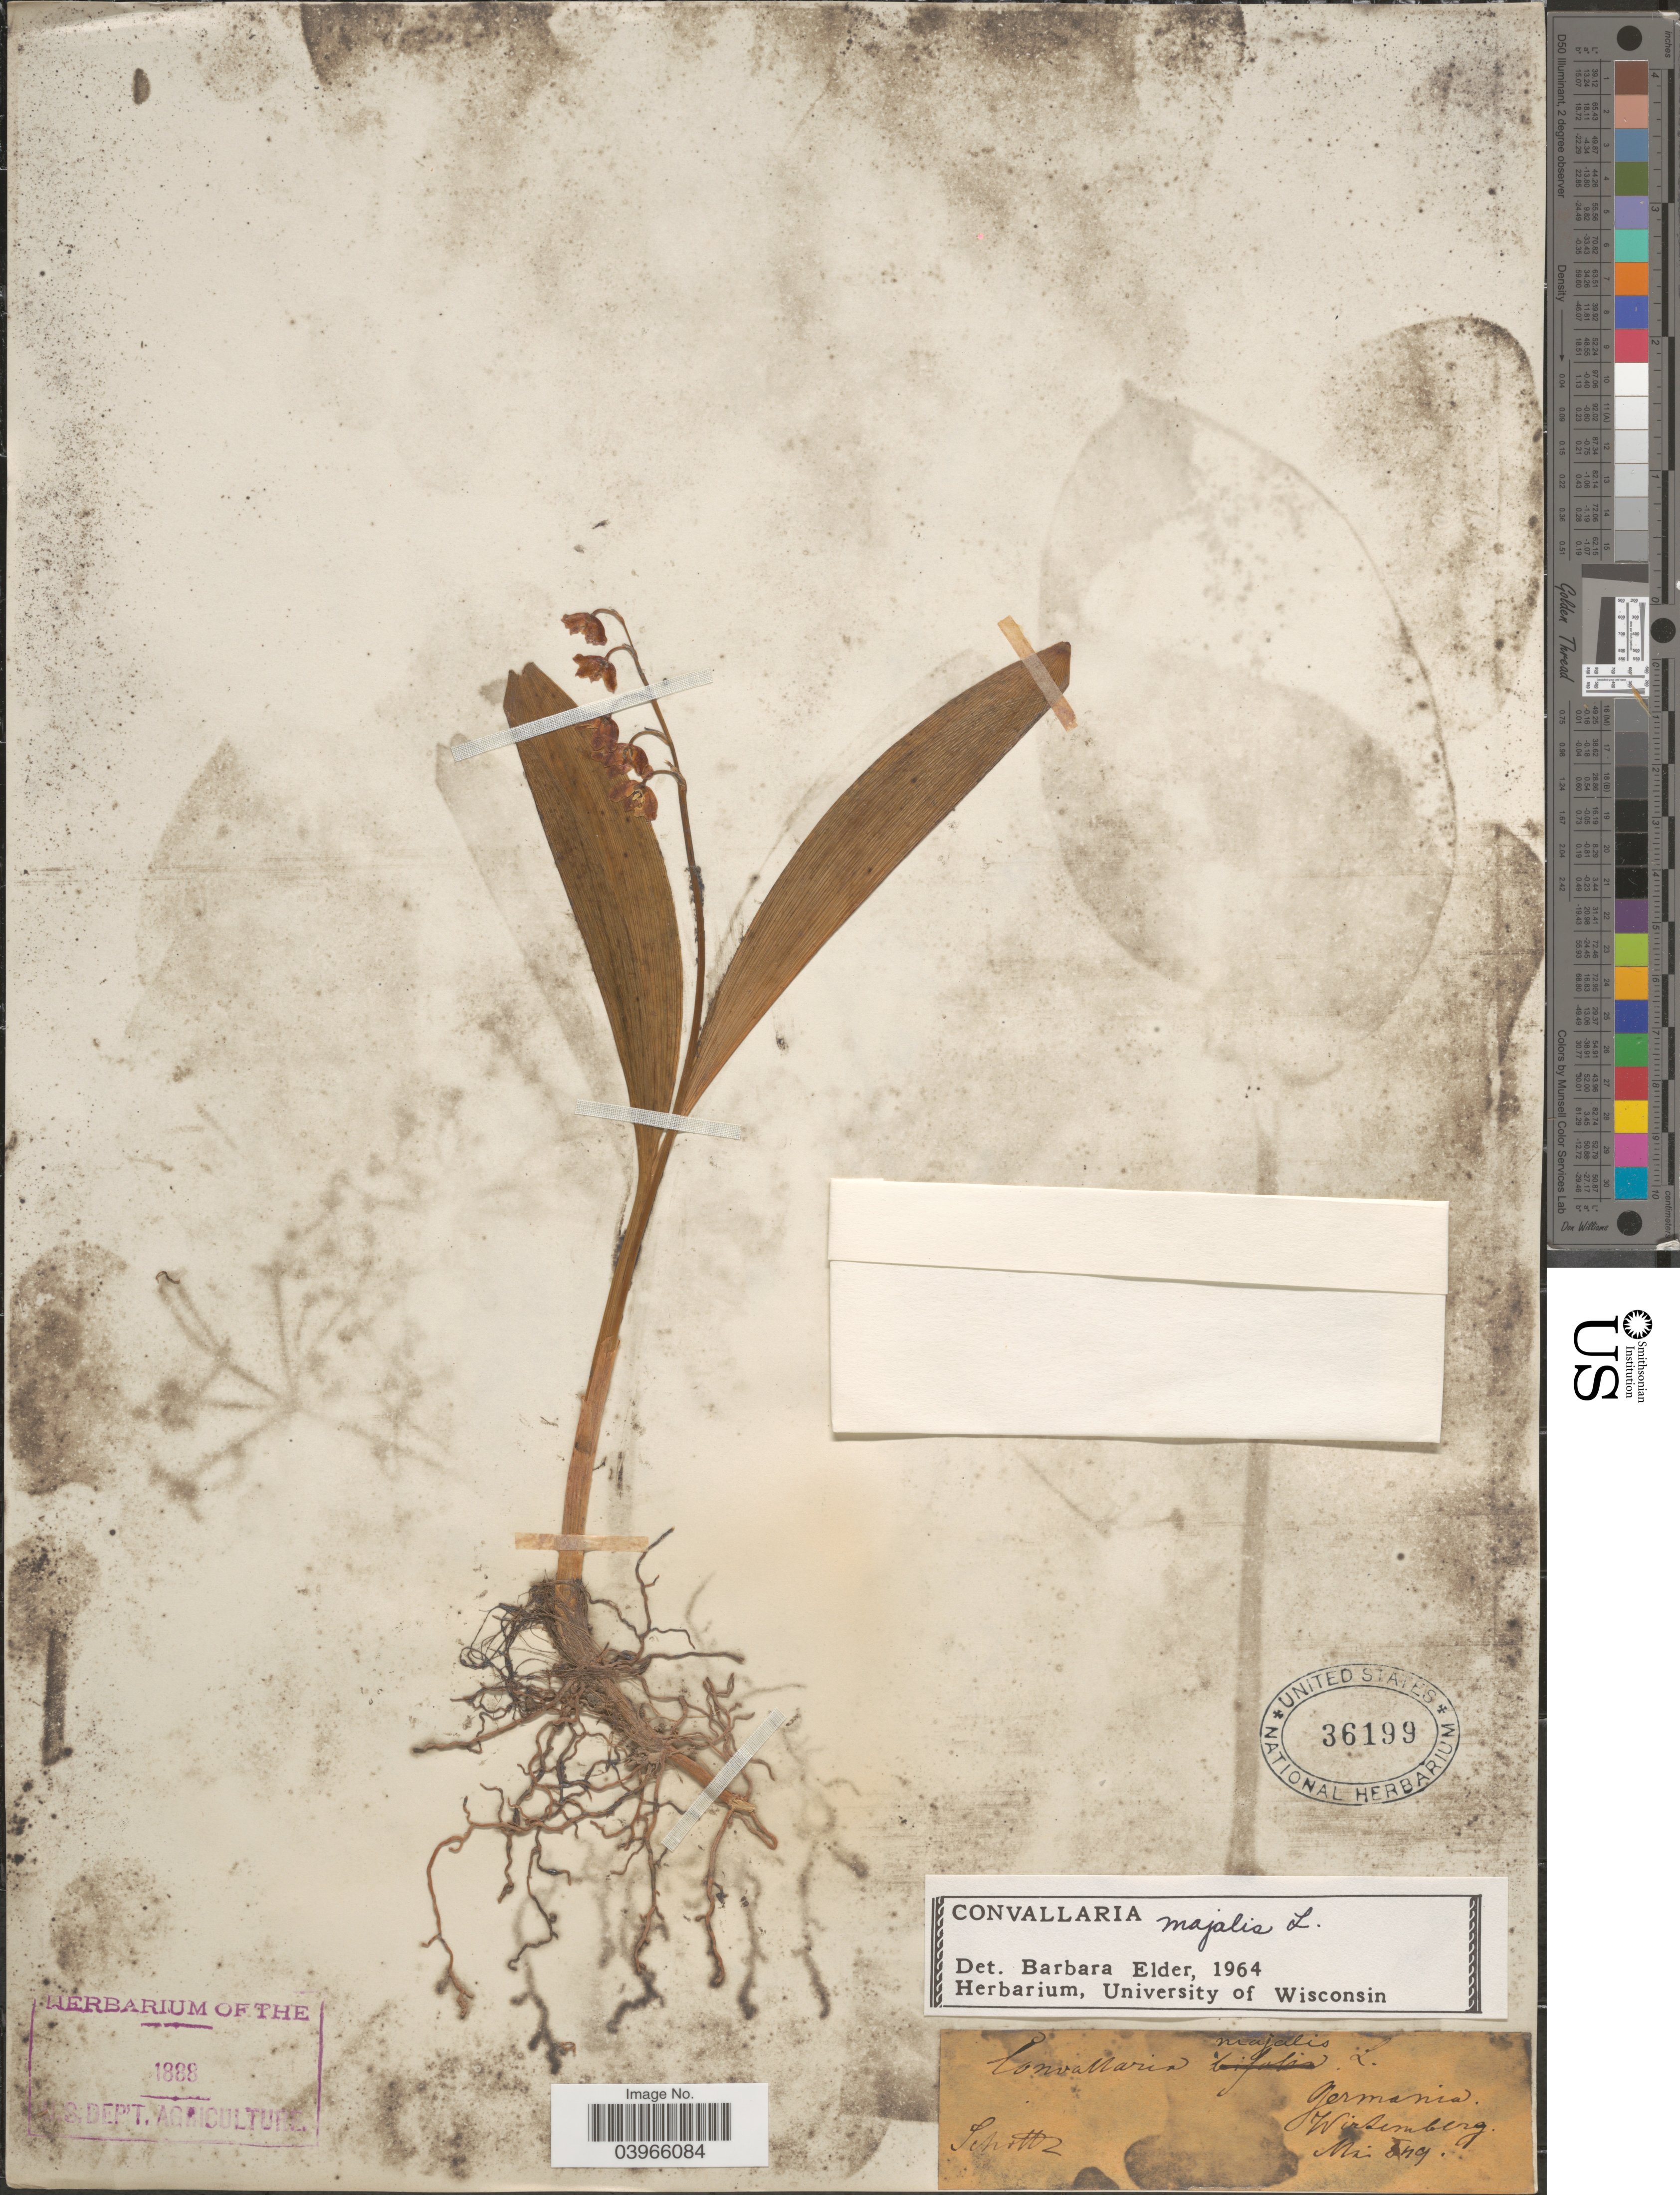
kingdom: Plantae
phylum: Tracheophyta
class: Liliopsida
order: Asparagales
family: Asparagaceae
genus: Convallaria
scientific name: Convallaria majalis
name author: L.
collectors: -. Schottz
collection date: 1849-05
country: Germany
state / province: Baden-Württemberg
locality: Germania. Wirtemberg.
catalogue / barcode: US 36199